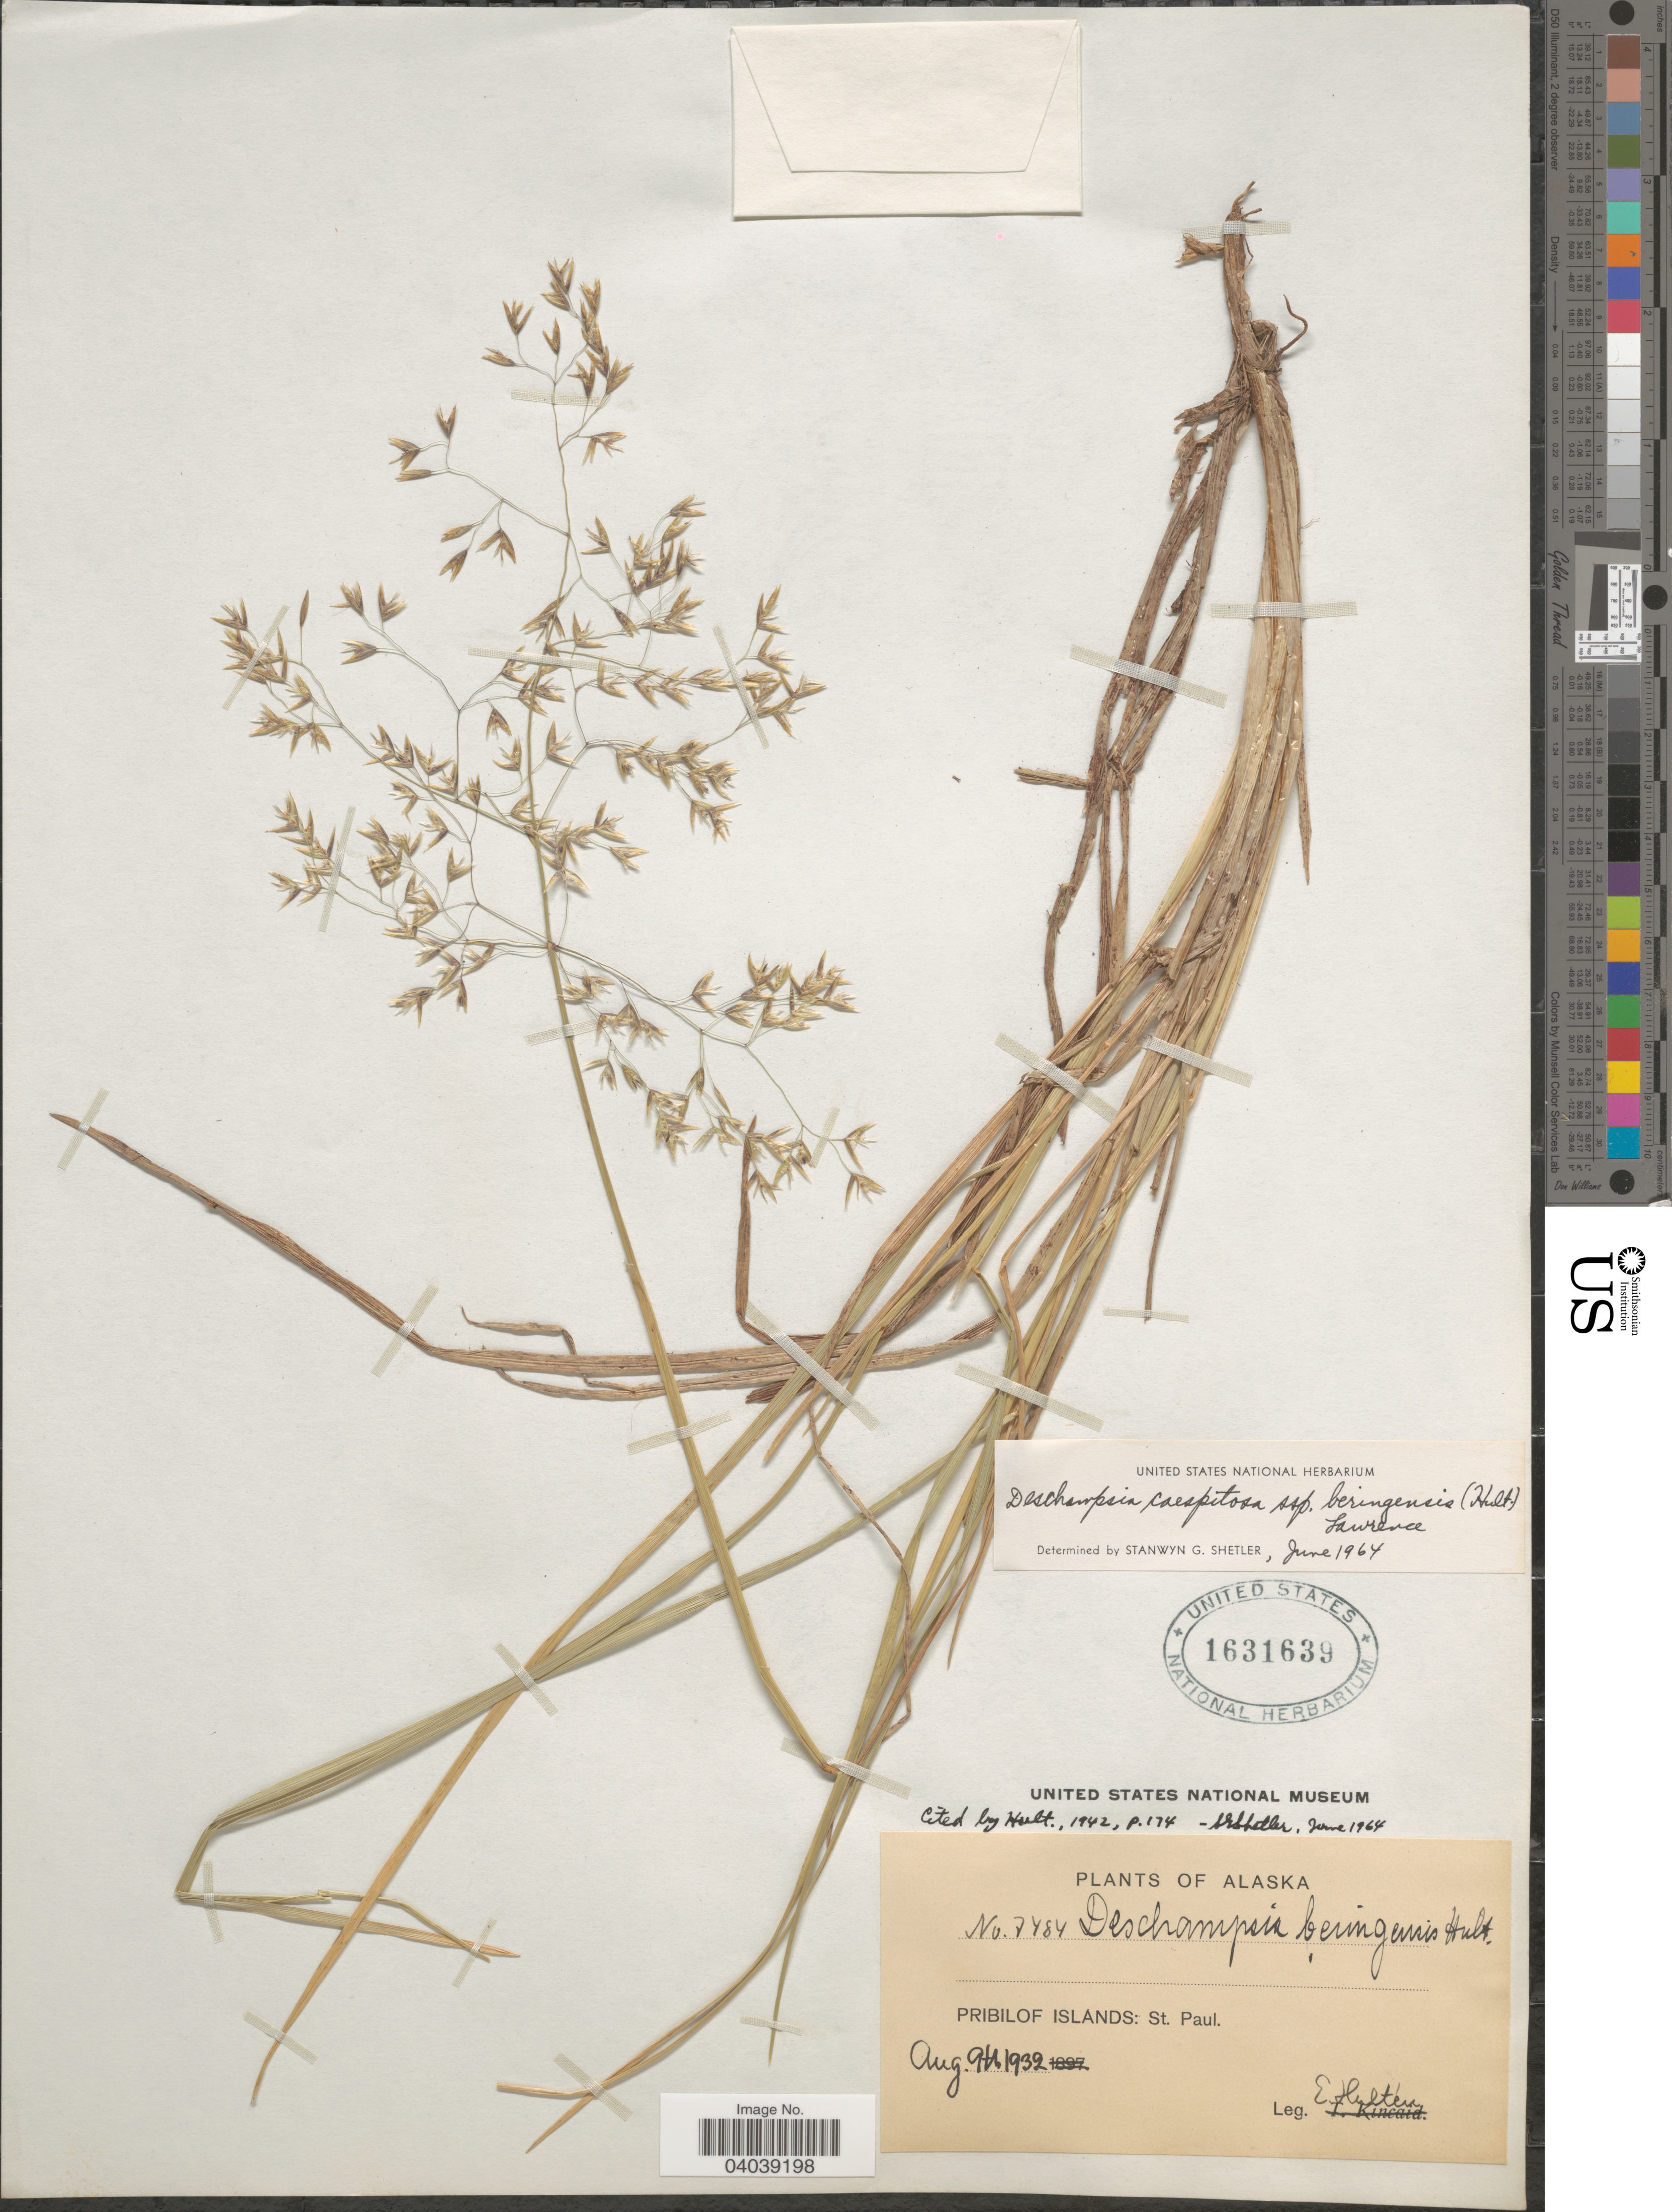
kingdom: Plantae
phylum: Tracheophyta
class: Liliopsida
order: Poales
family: Poaceae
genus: Deschampsia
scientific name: Deschampsia cespitosa subsp. beringensis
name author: (Hultén) Lawrence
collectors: E. G. Hultén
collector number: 7484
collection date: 1932-08-09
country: United States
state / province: Alaska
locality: Pribilof Islands: St. Paul.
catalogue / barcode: US 1631639